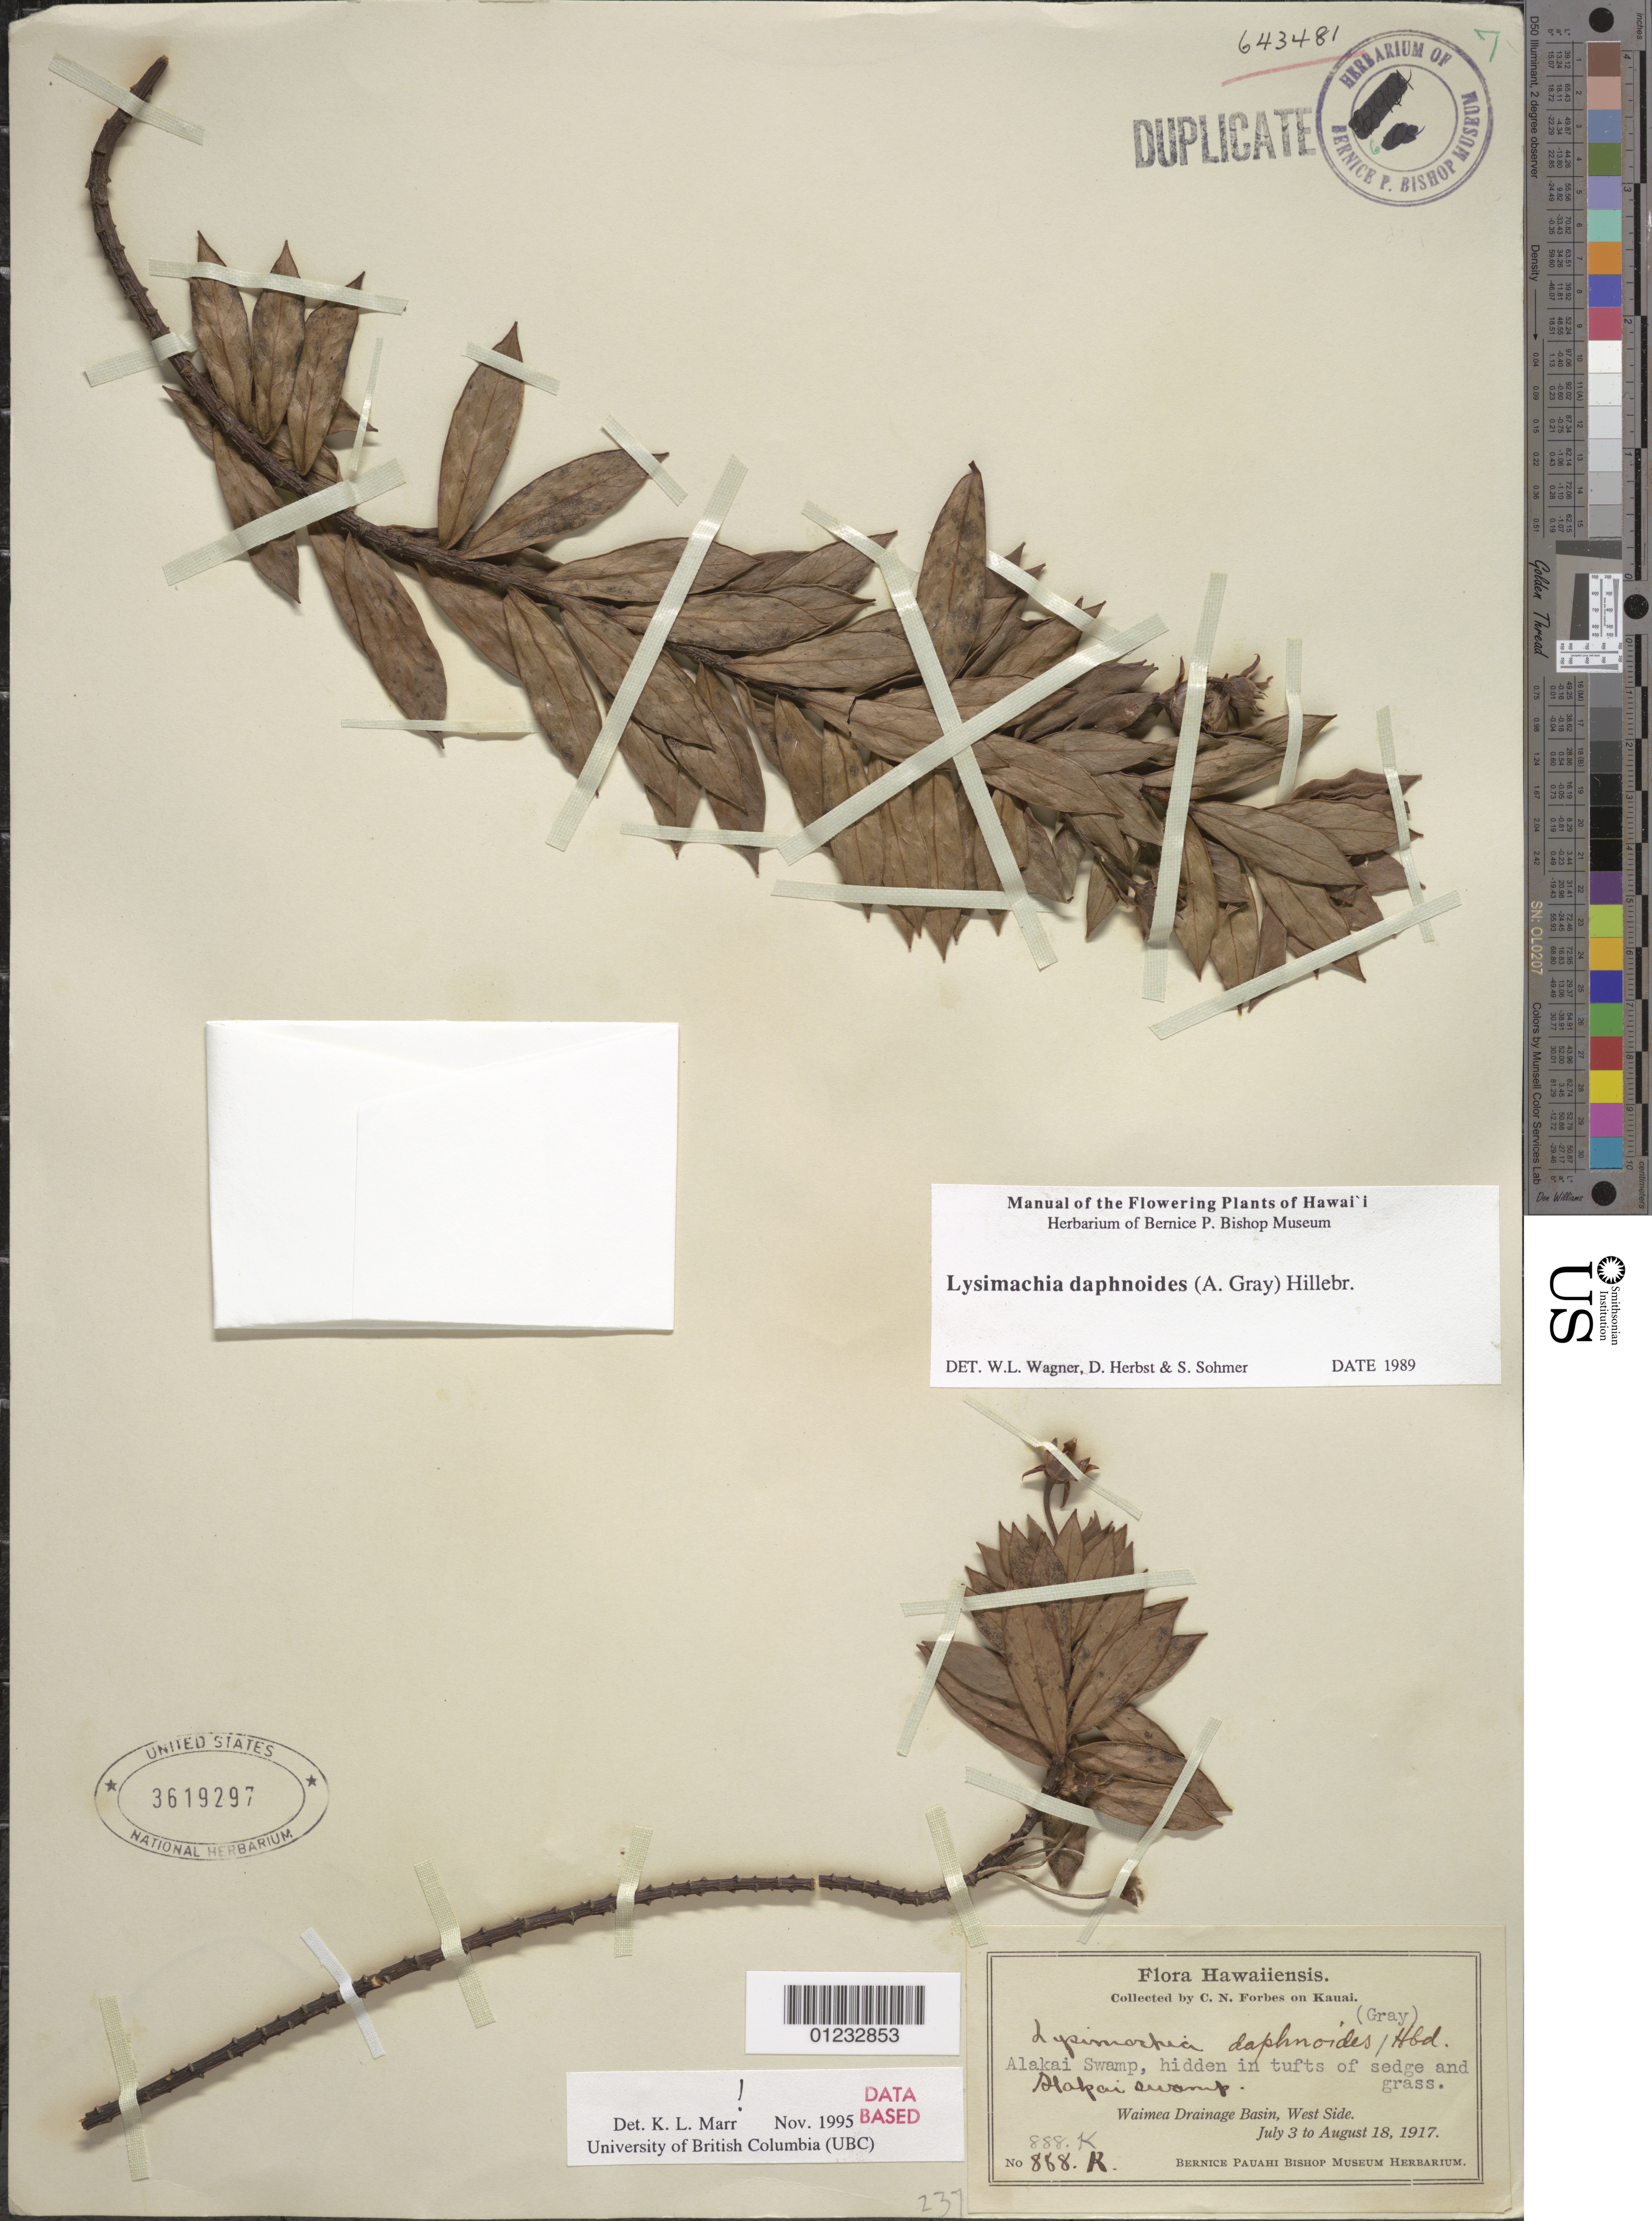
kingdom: Plantae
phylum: Tracheophyta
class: Magnoliopsida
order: Ericales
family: Primulaceae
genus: Lysimachia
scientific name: Lysimachia daphnoides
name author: (A. Gray) Hillebr.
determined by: Marr, K. L.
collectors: C. N. Forbes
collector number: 888.K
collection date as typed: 3 Jul 1917 to 18 Aug 1917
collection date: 1917-07-03/1917-08-18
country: United States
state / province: Hawaii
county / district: Kauai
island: Kaua'i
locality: Alakai Swamp, Waimea Drainage Basin, W Side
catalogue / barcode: US 3619297